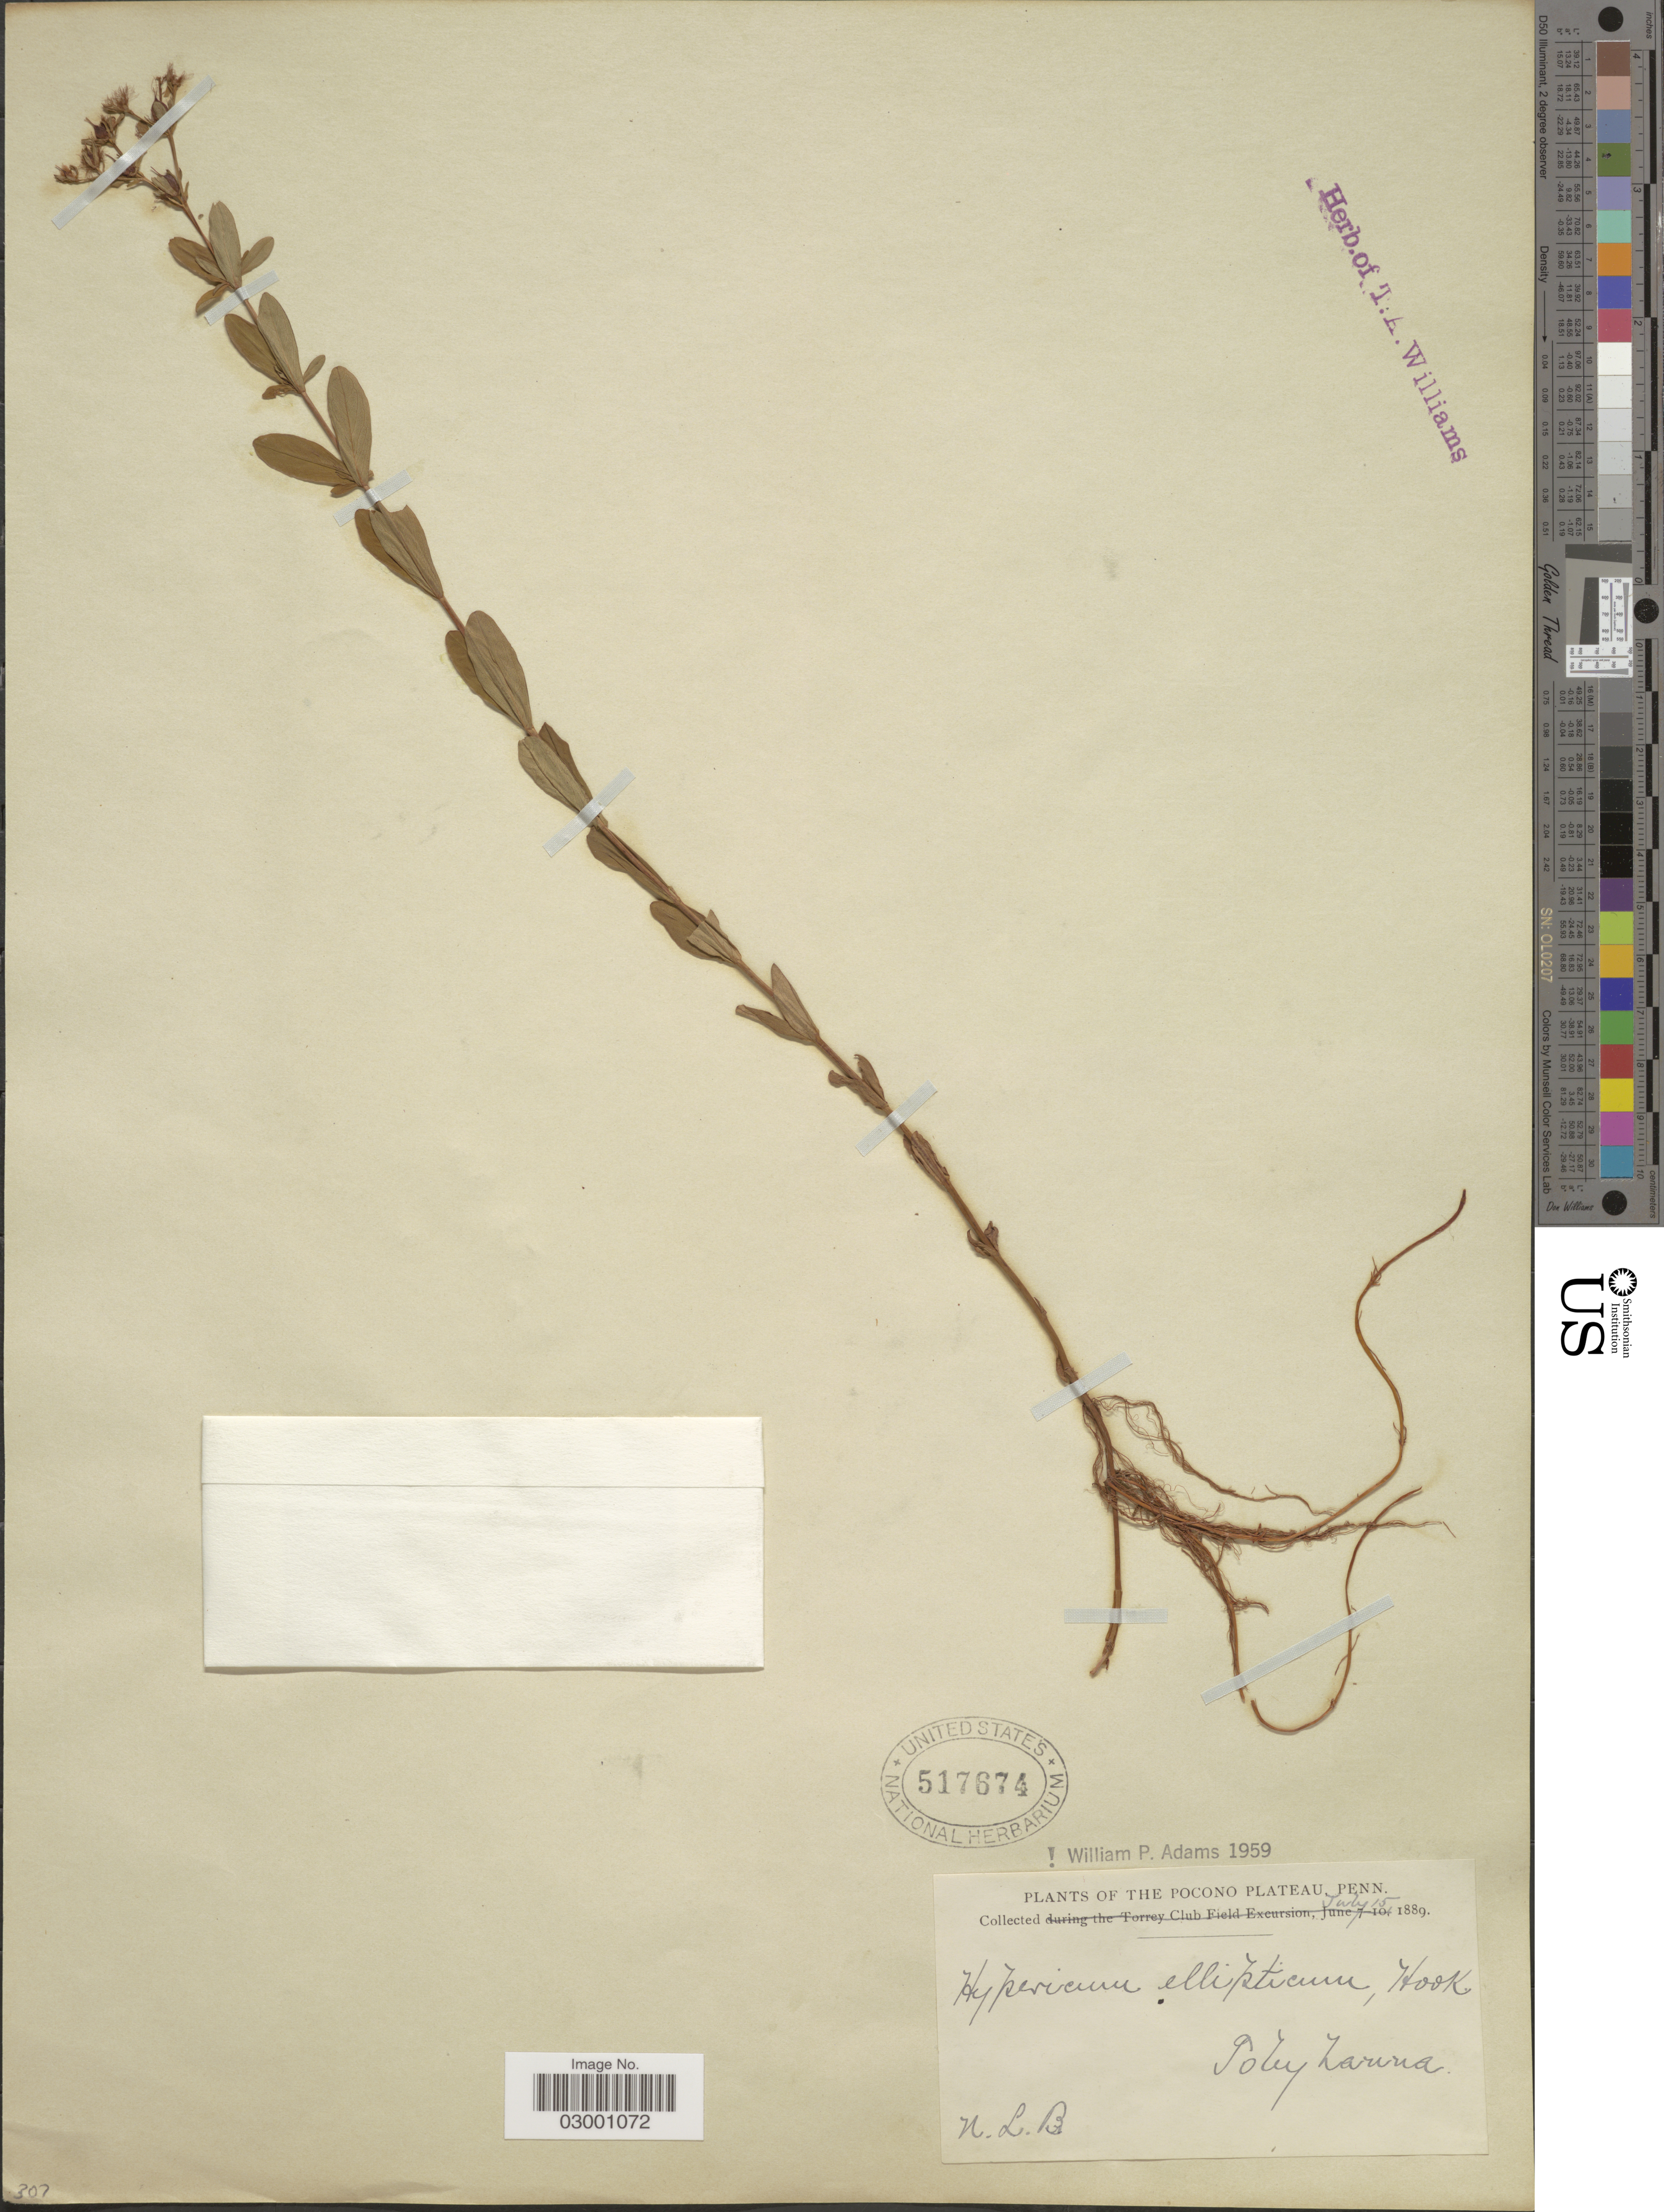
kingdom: Plantae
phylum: Tracheophyta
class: Magnoliopsida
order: Malpighiales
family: Hypericaceae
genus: Hypericum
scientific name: Hypericum ellipticum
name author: Hook.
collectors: N. L. B.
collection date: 1889-07-15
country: United States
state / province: Pennsylvania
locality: The Pocono Plateau, Penn., Tobyhanna.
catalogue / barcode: US 517674